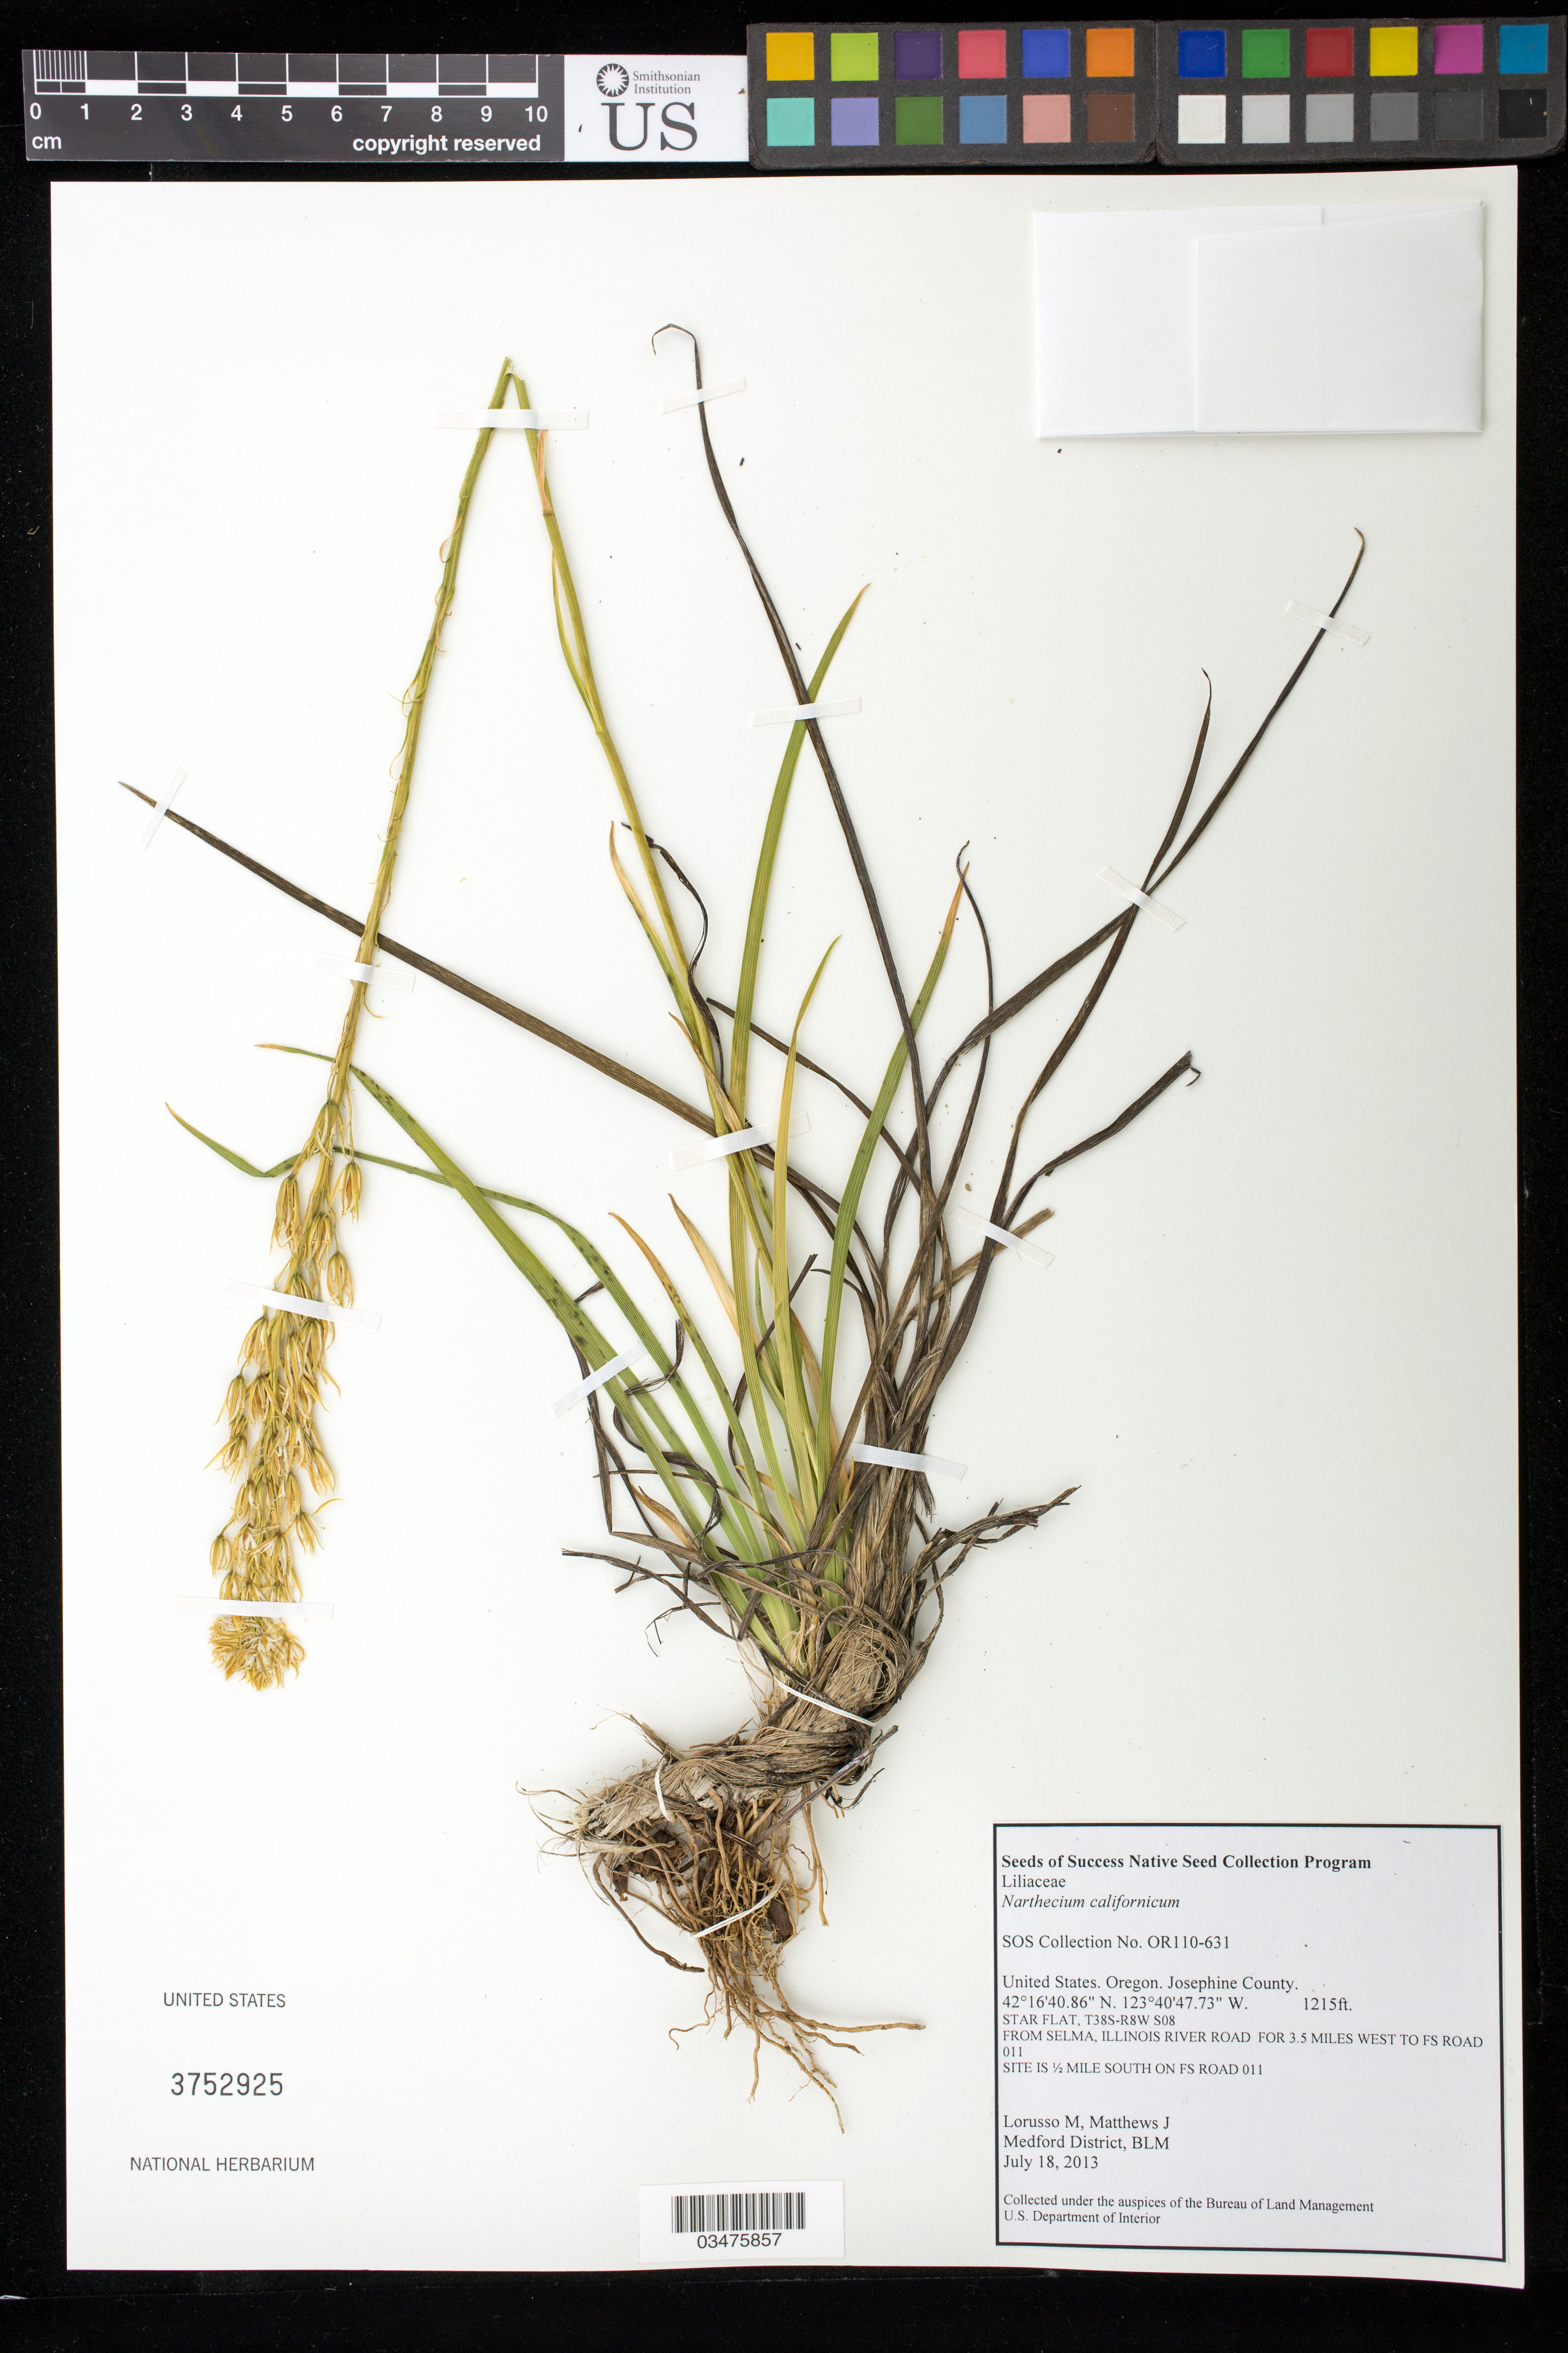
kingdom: Plantae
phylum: Tracheophyta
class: Liliopsida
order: Dioscoreales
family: Nartheciaceae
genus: Narthecium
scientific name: Narthecium californicum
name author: Baker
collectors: M. Lorusso & J. Matthews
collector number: OR110-631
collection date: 2013-07-18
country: United States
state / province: Oregon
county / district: Josephine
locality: Star Flat, 1/2 mi. S on FS Road 011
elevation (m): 370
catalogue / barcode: US 3752925